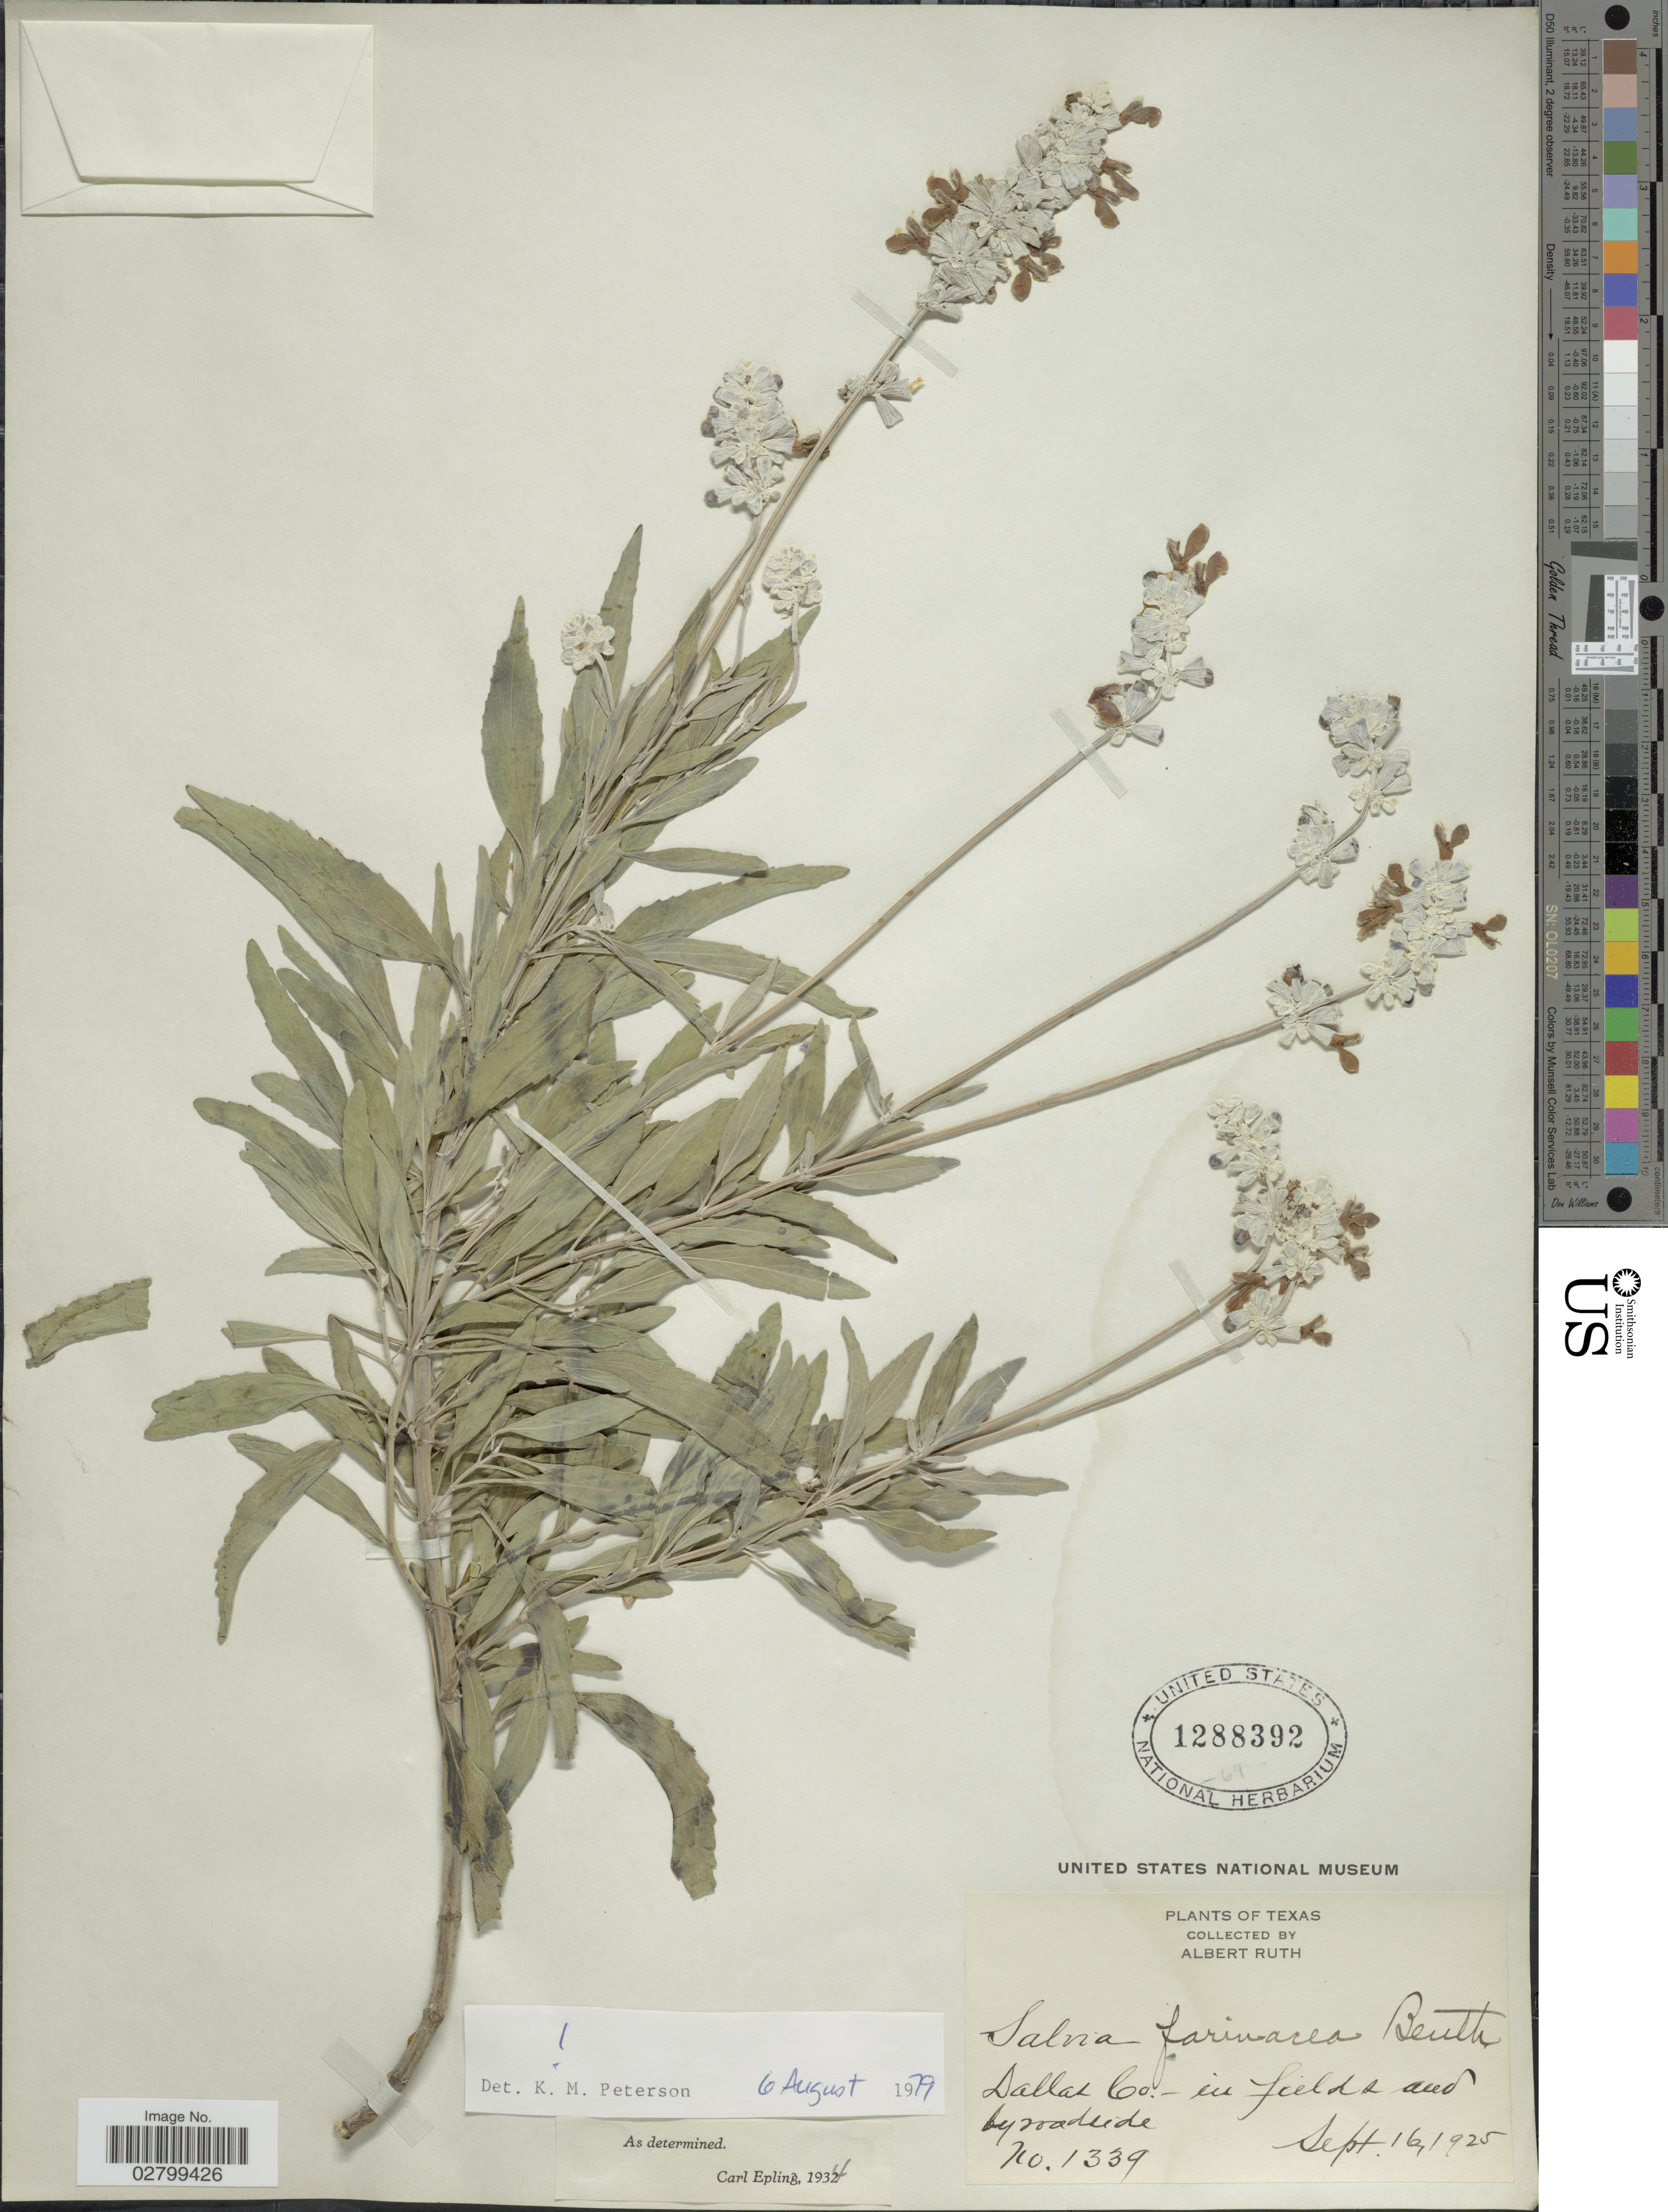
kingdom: Plantae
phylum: Tracheophyta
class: Magnoliopsida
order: Lamiales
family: Lamiaceae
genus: Salvia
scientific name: Salvia farinacea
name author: Benth.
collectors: A. Ruth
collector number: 1339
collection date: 1925-09-16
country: United States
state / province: Texas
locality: Dallas Co. in fields and by roadside.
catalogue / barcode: US 1288392